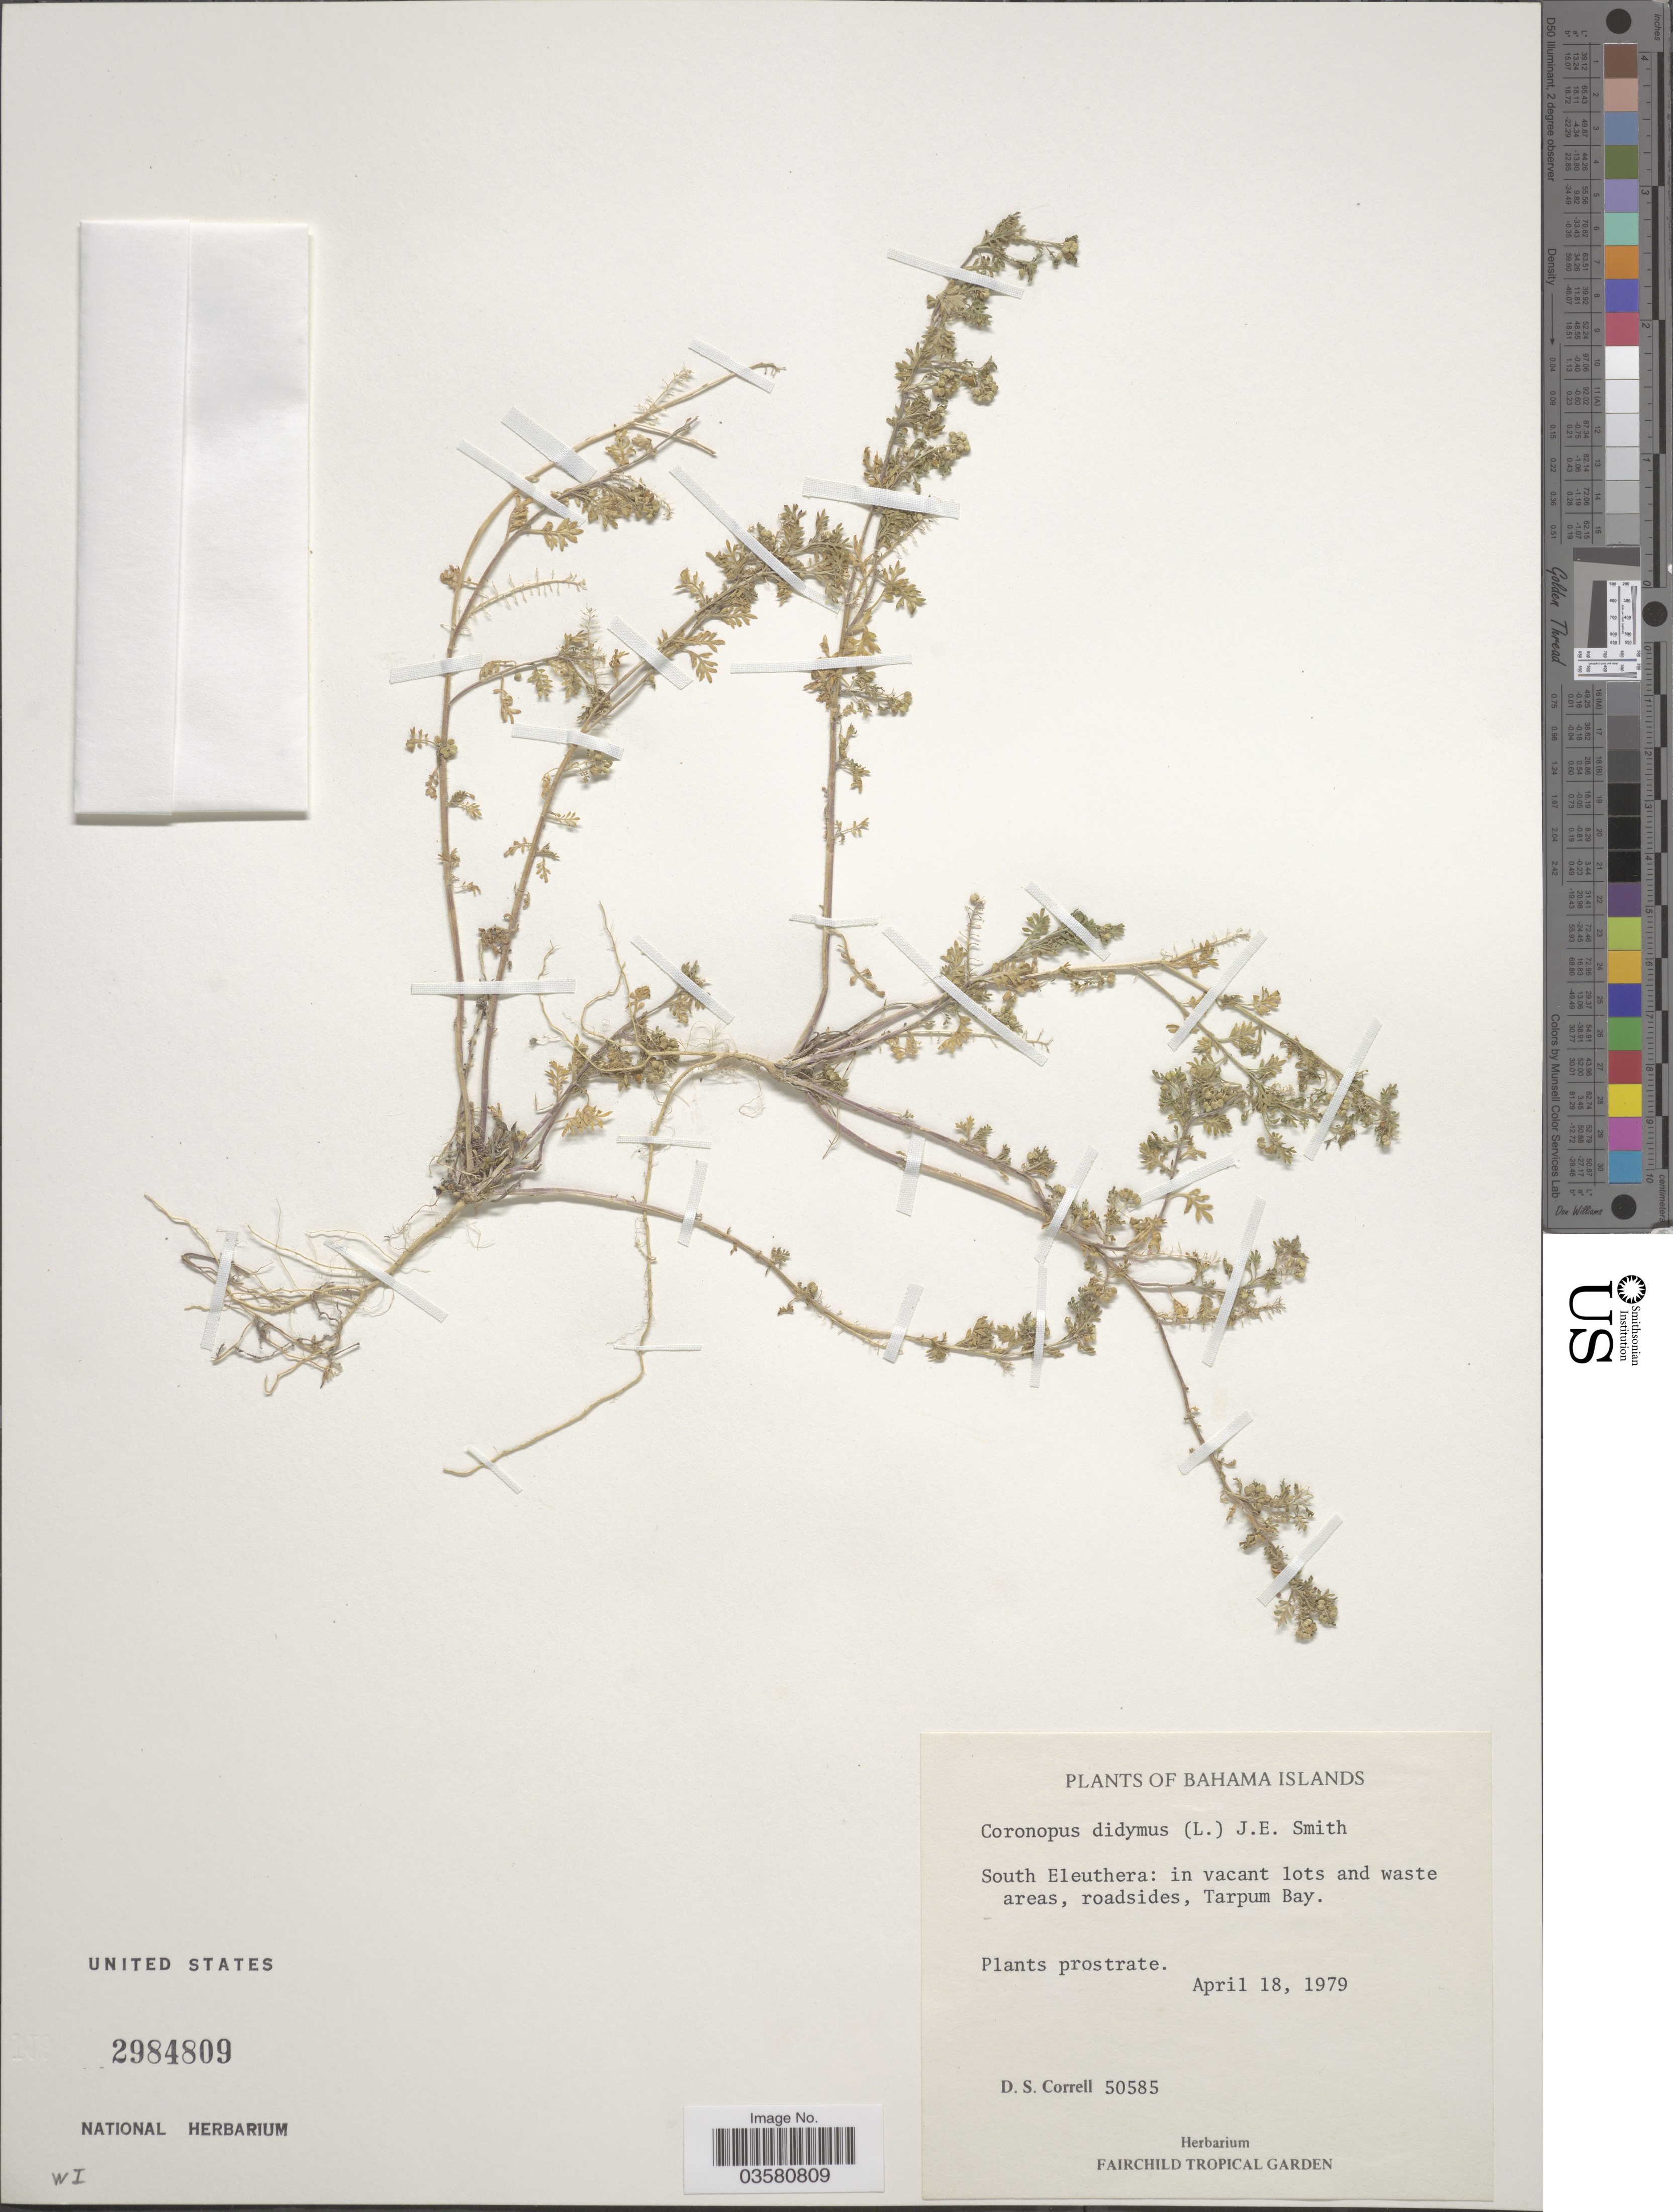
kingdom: Plantae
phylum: Tracheophyta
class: Magnoliopsida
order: Brassicales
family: Brassicaceae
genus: Lepidium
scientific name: Lepidium didymum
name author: L.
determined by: Strong, M. T., (US), Smithsonian Institution - National Museum of Natural History (UNITED STATES)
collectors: D. S. Correll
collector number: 50585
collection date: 1979-04-18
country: Bahamas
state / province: South Eleuthera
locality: In vacant lots and waste areas, roadsides, Tarpum Bay.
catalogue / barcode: US 2984809